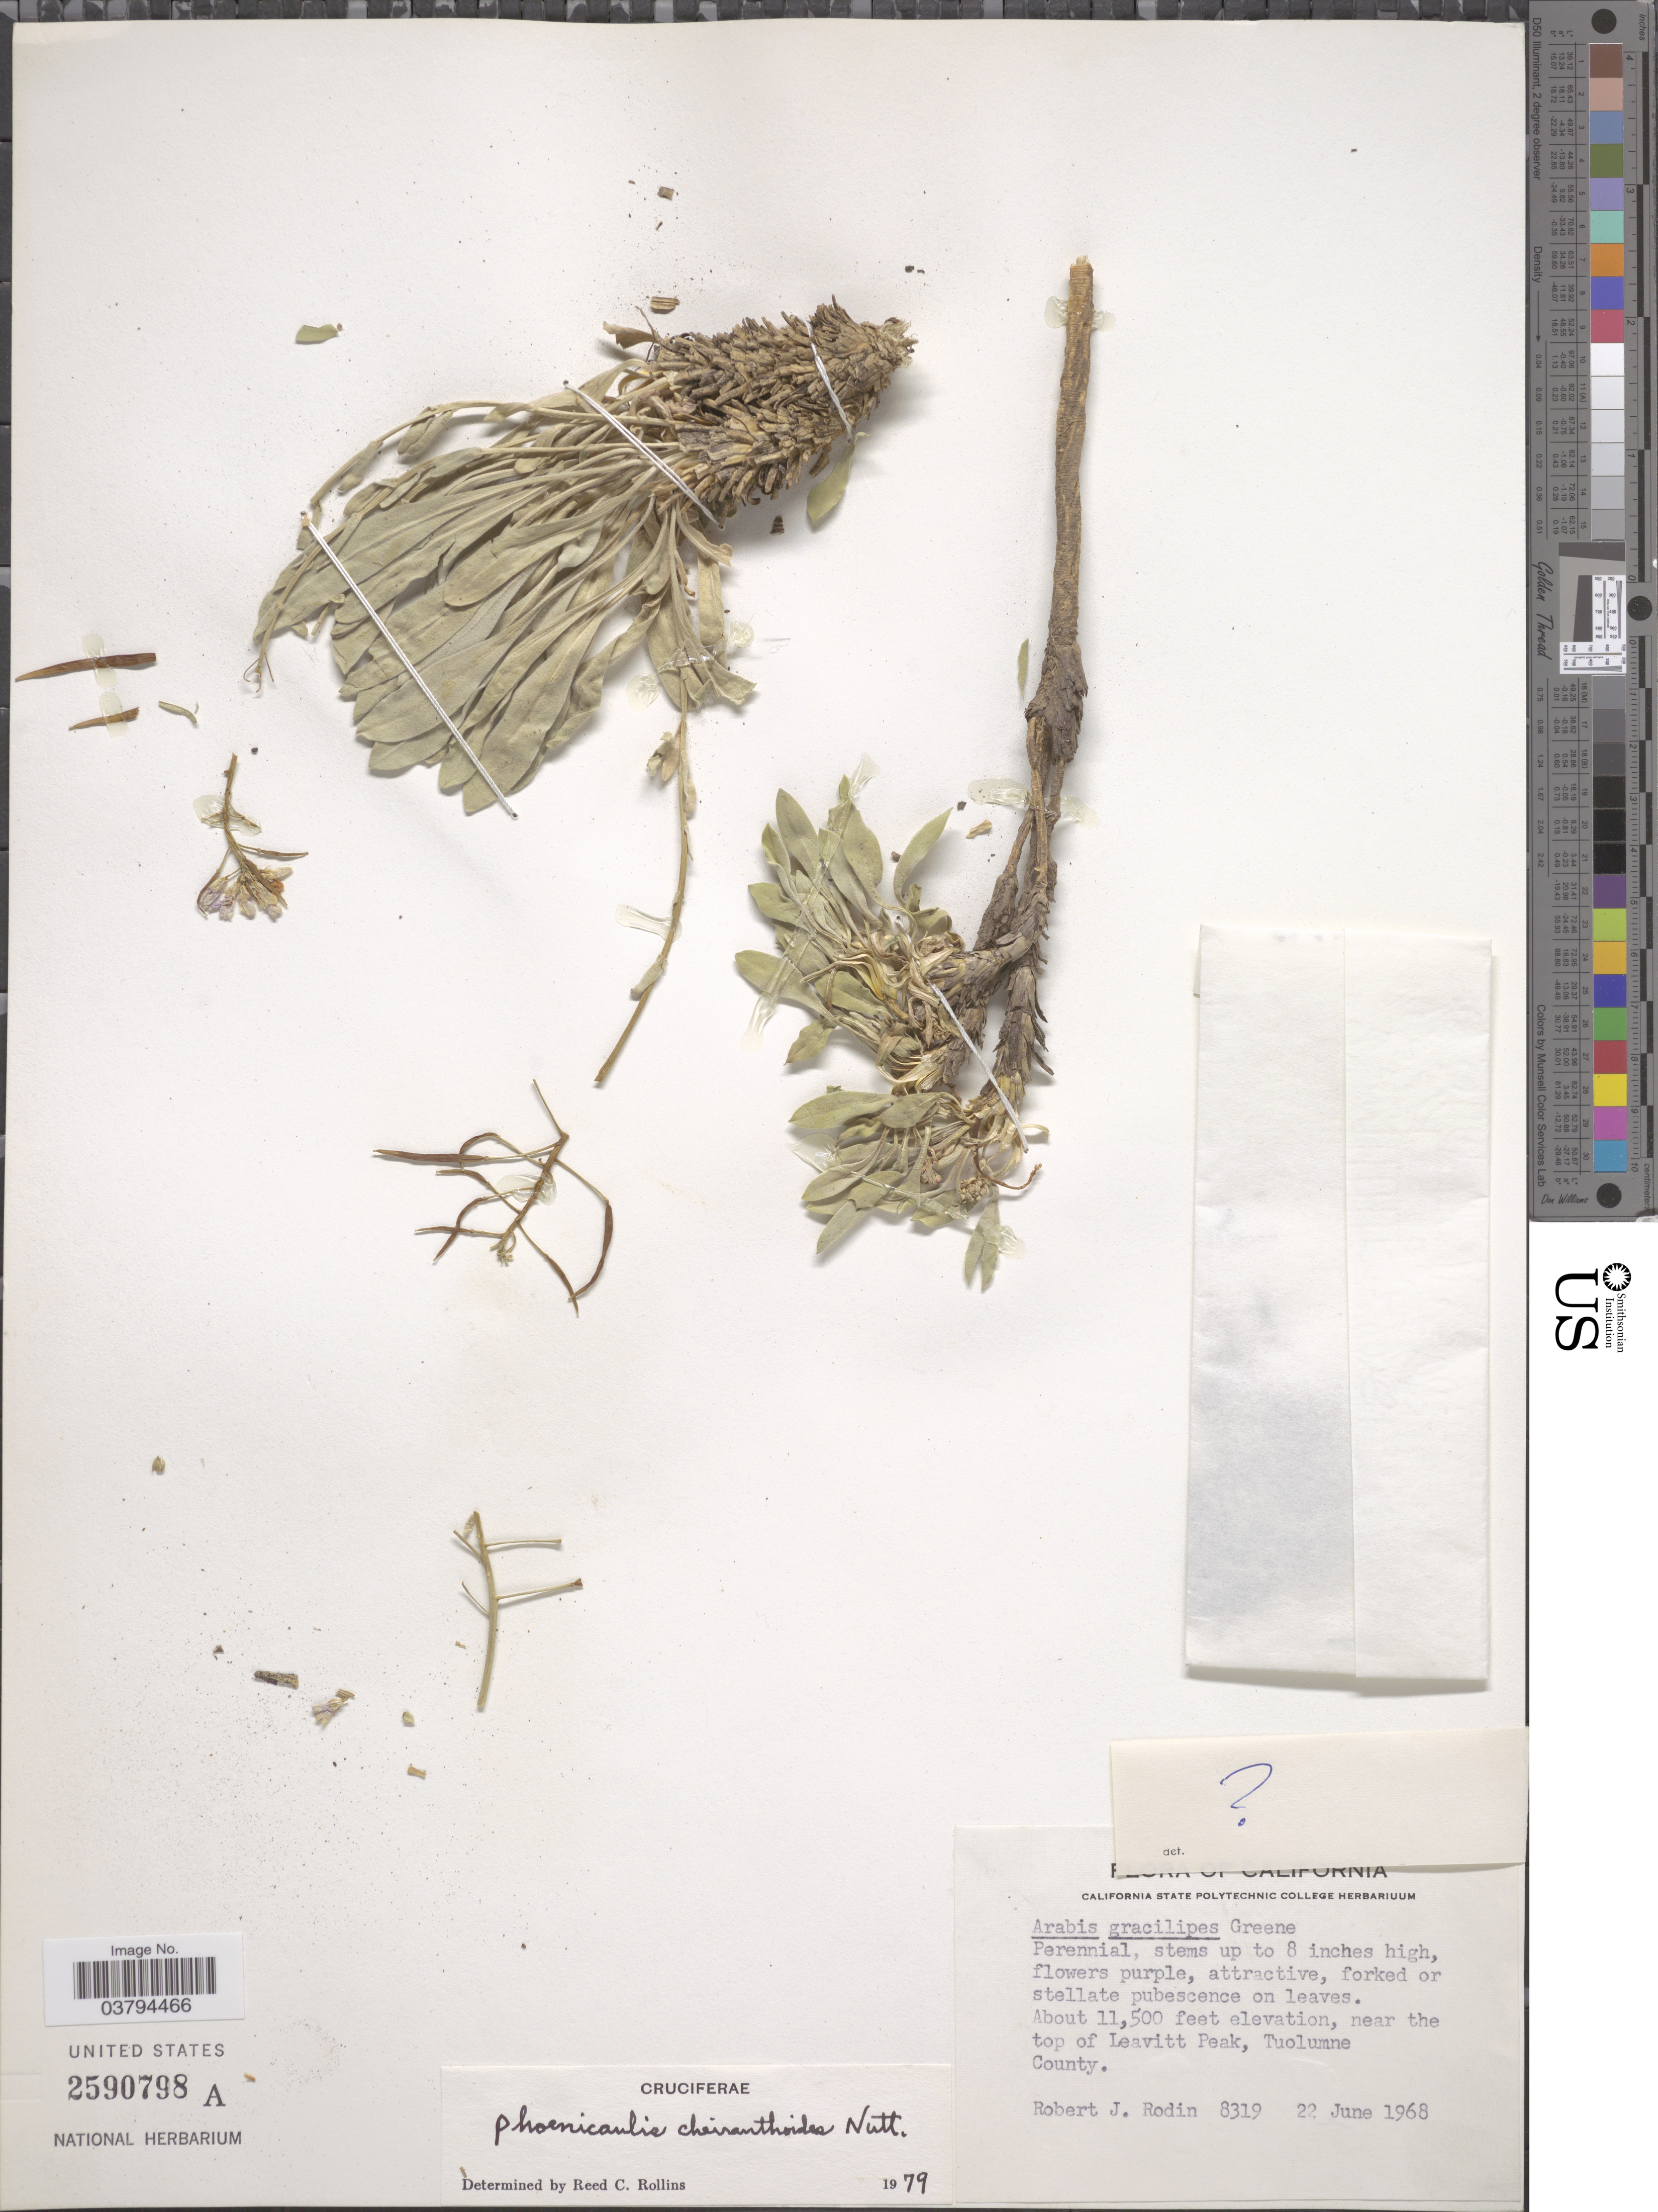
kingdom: Plantae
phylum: Tracheophyta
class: Magnoliopsida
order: Brassicales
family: Brassicaceae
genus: Phoenicaulis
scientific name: Phoenicaulis cheiranthoides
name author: Nutt.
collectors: R. J. Rodin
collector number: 8319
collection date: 1968-06-22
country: United States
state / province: California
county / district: Tuolumne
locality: Near the top of Leavitt Peak, Tuolumne County.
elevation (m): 3505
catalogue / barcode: US 2590798A